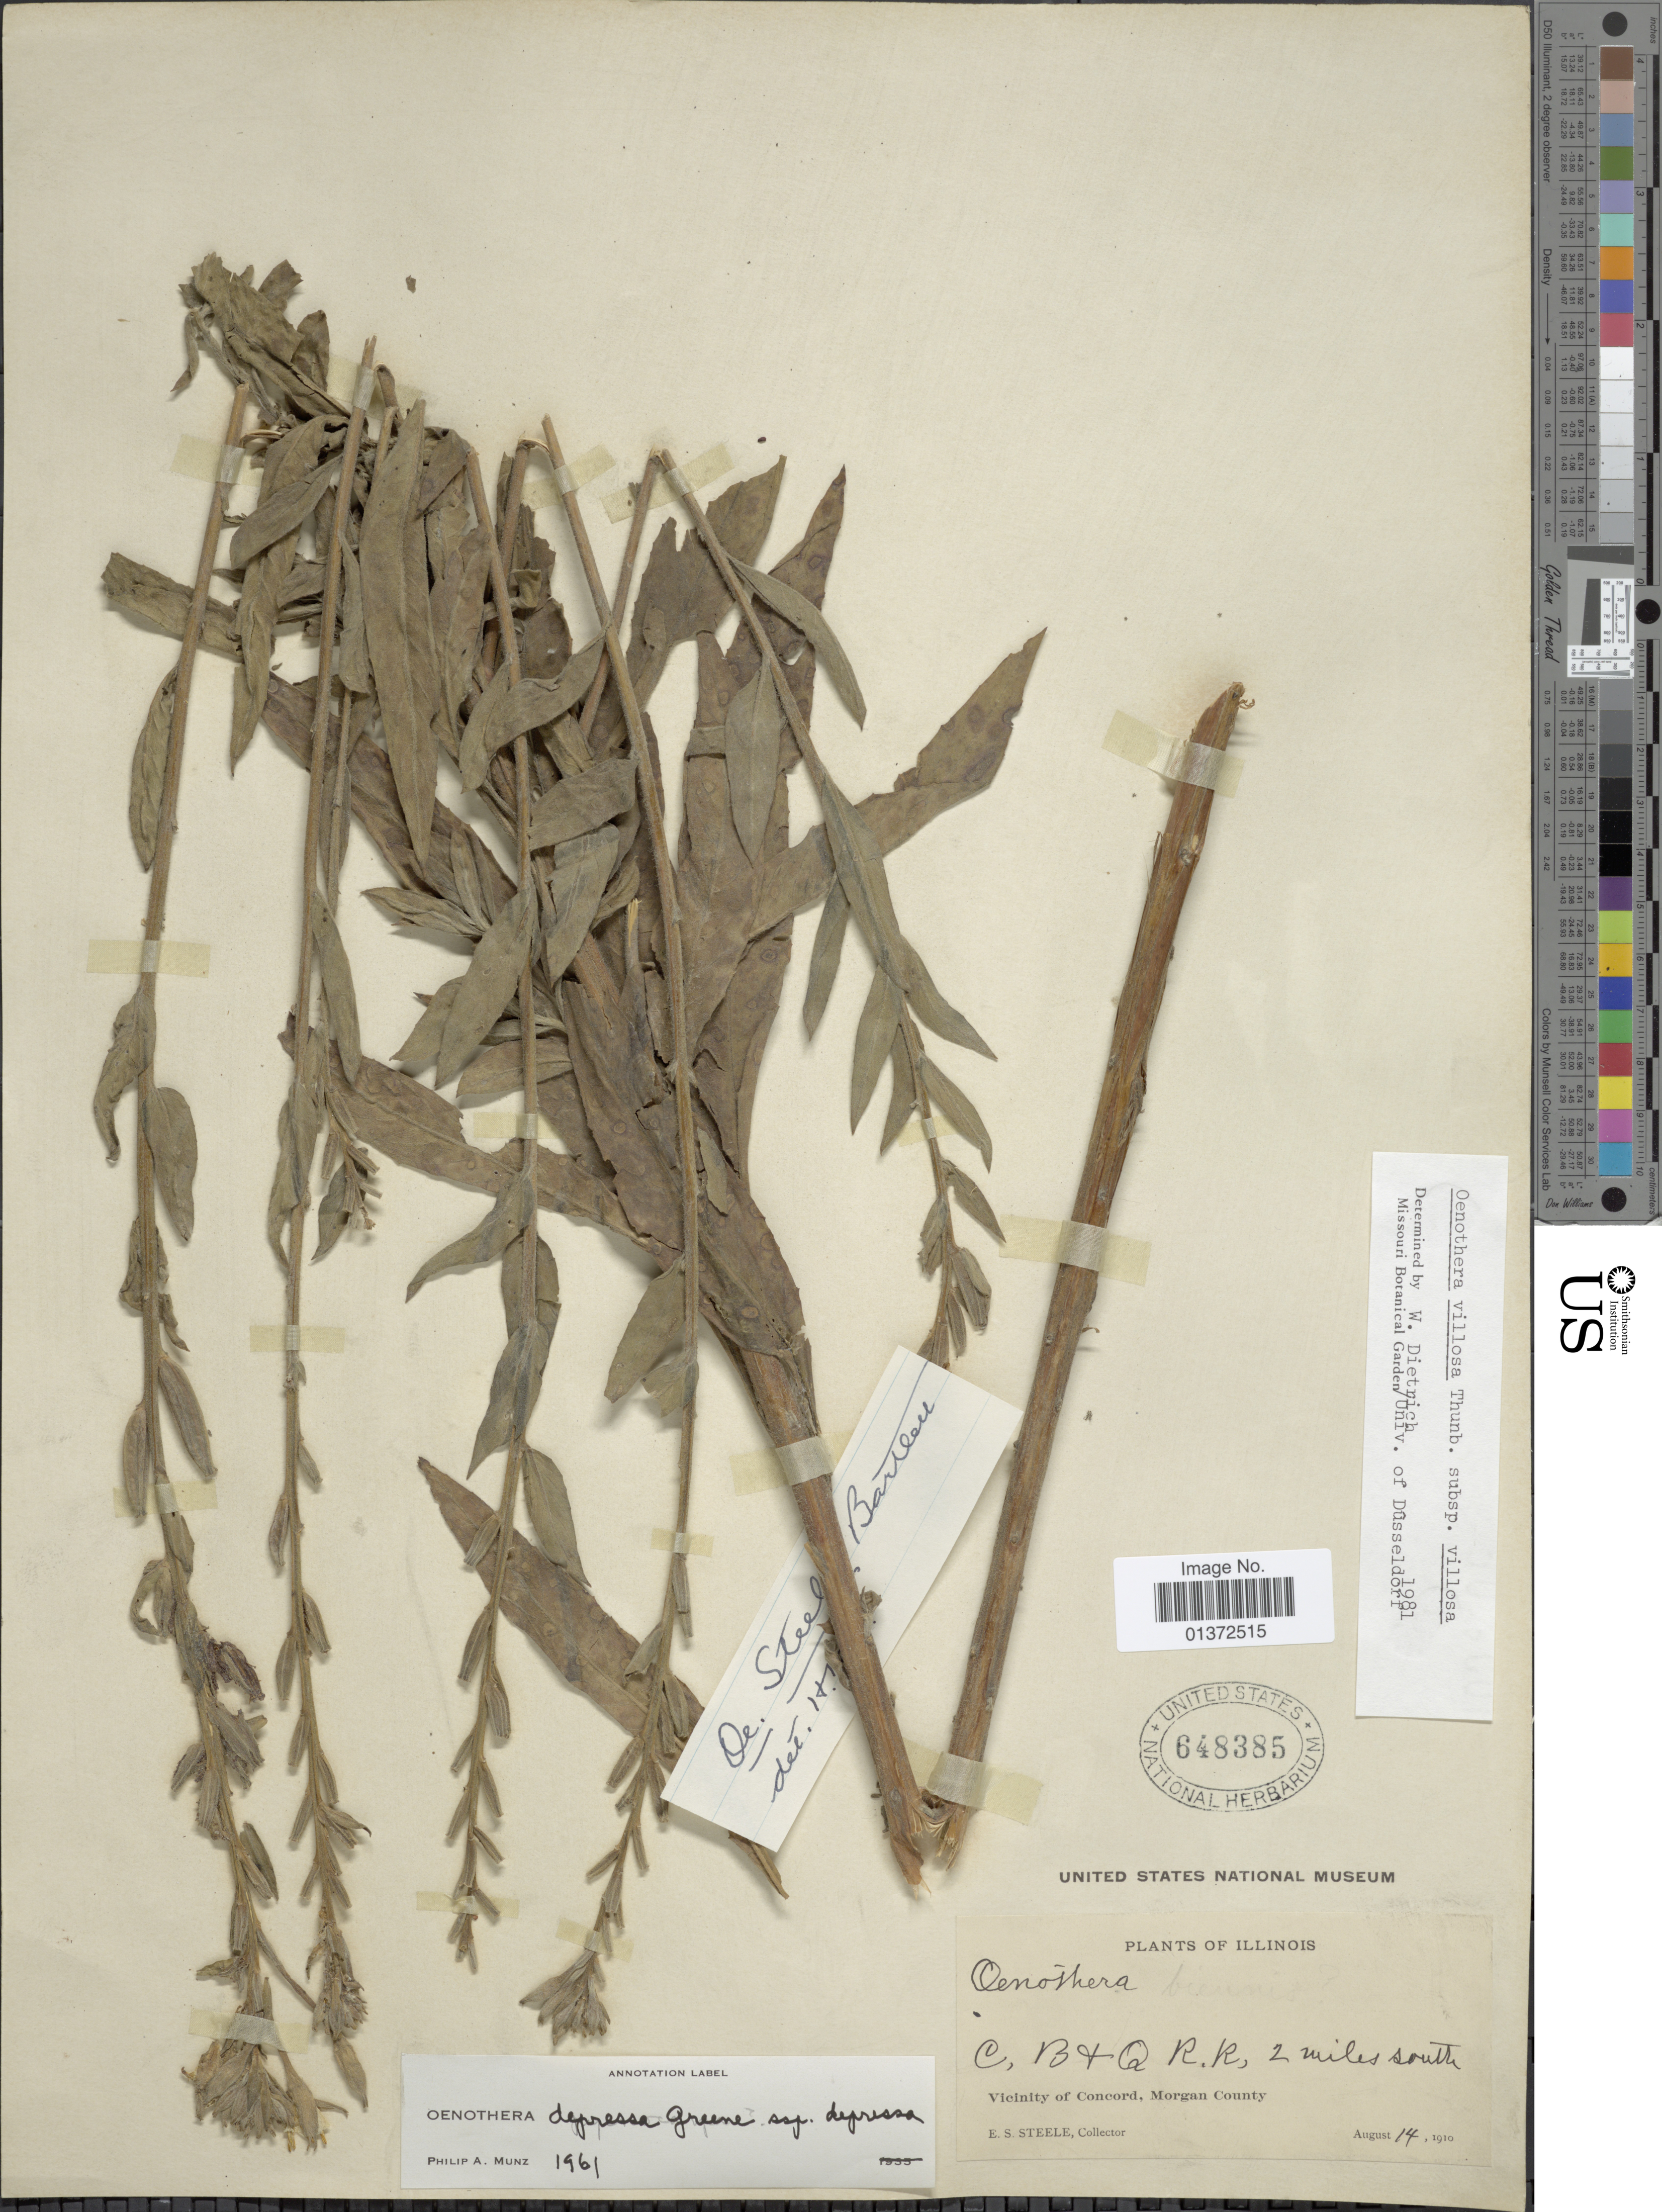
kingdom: Plantae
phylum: Tracheophyta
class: Magnoliopsida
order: Myrtales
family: Onagraceae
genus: Oenothera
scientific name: Oenothera villosa subsp. villosa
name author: Thunb.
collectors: E. Steele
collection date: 1910-08-14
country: United States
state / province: Illinois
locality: C, B & Q R.R, 2 miles south, Vicinity of Concord, Morgan County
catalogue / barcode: US 648385